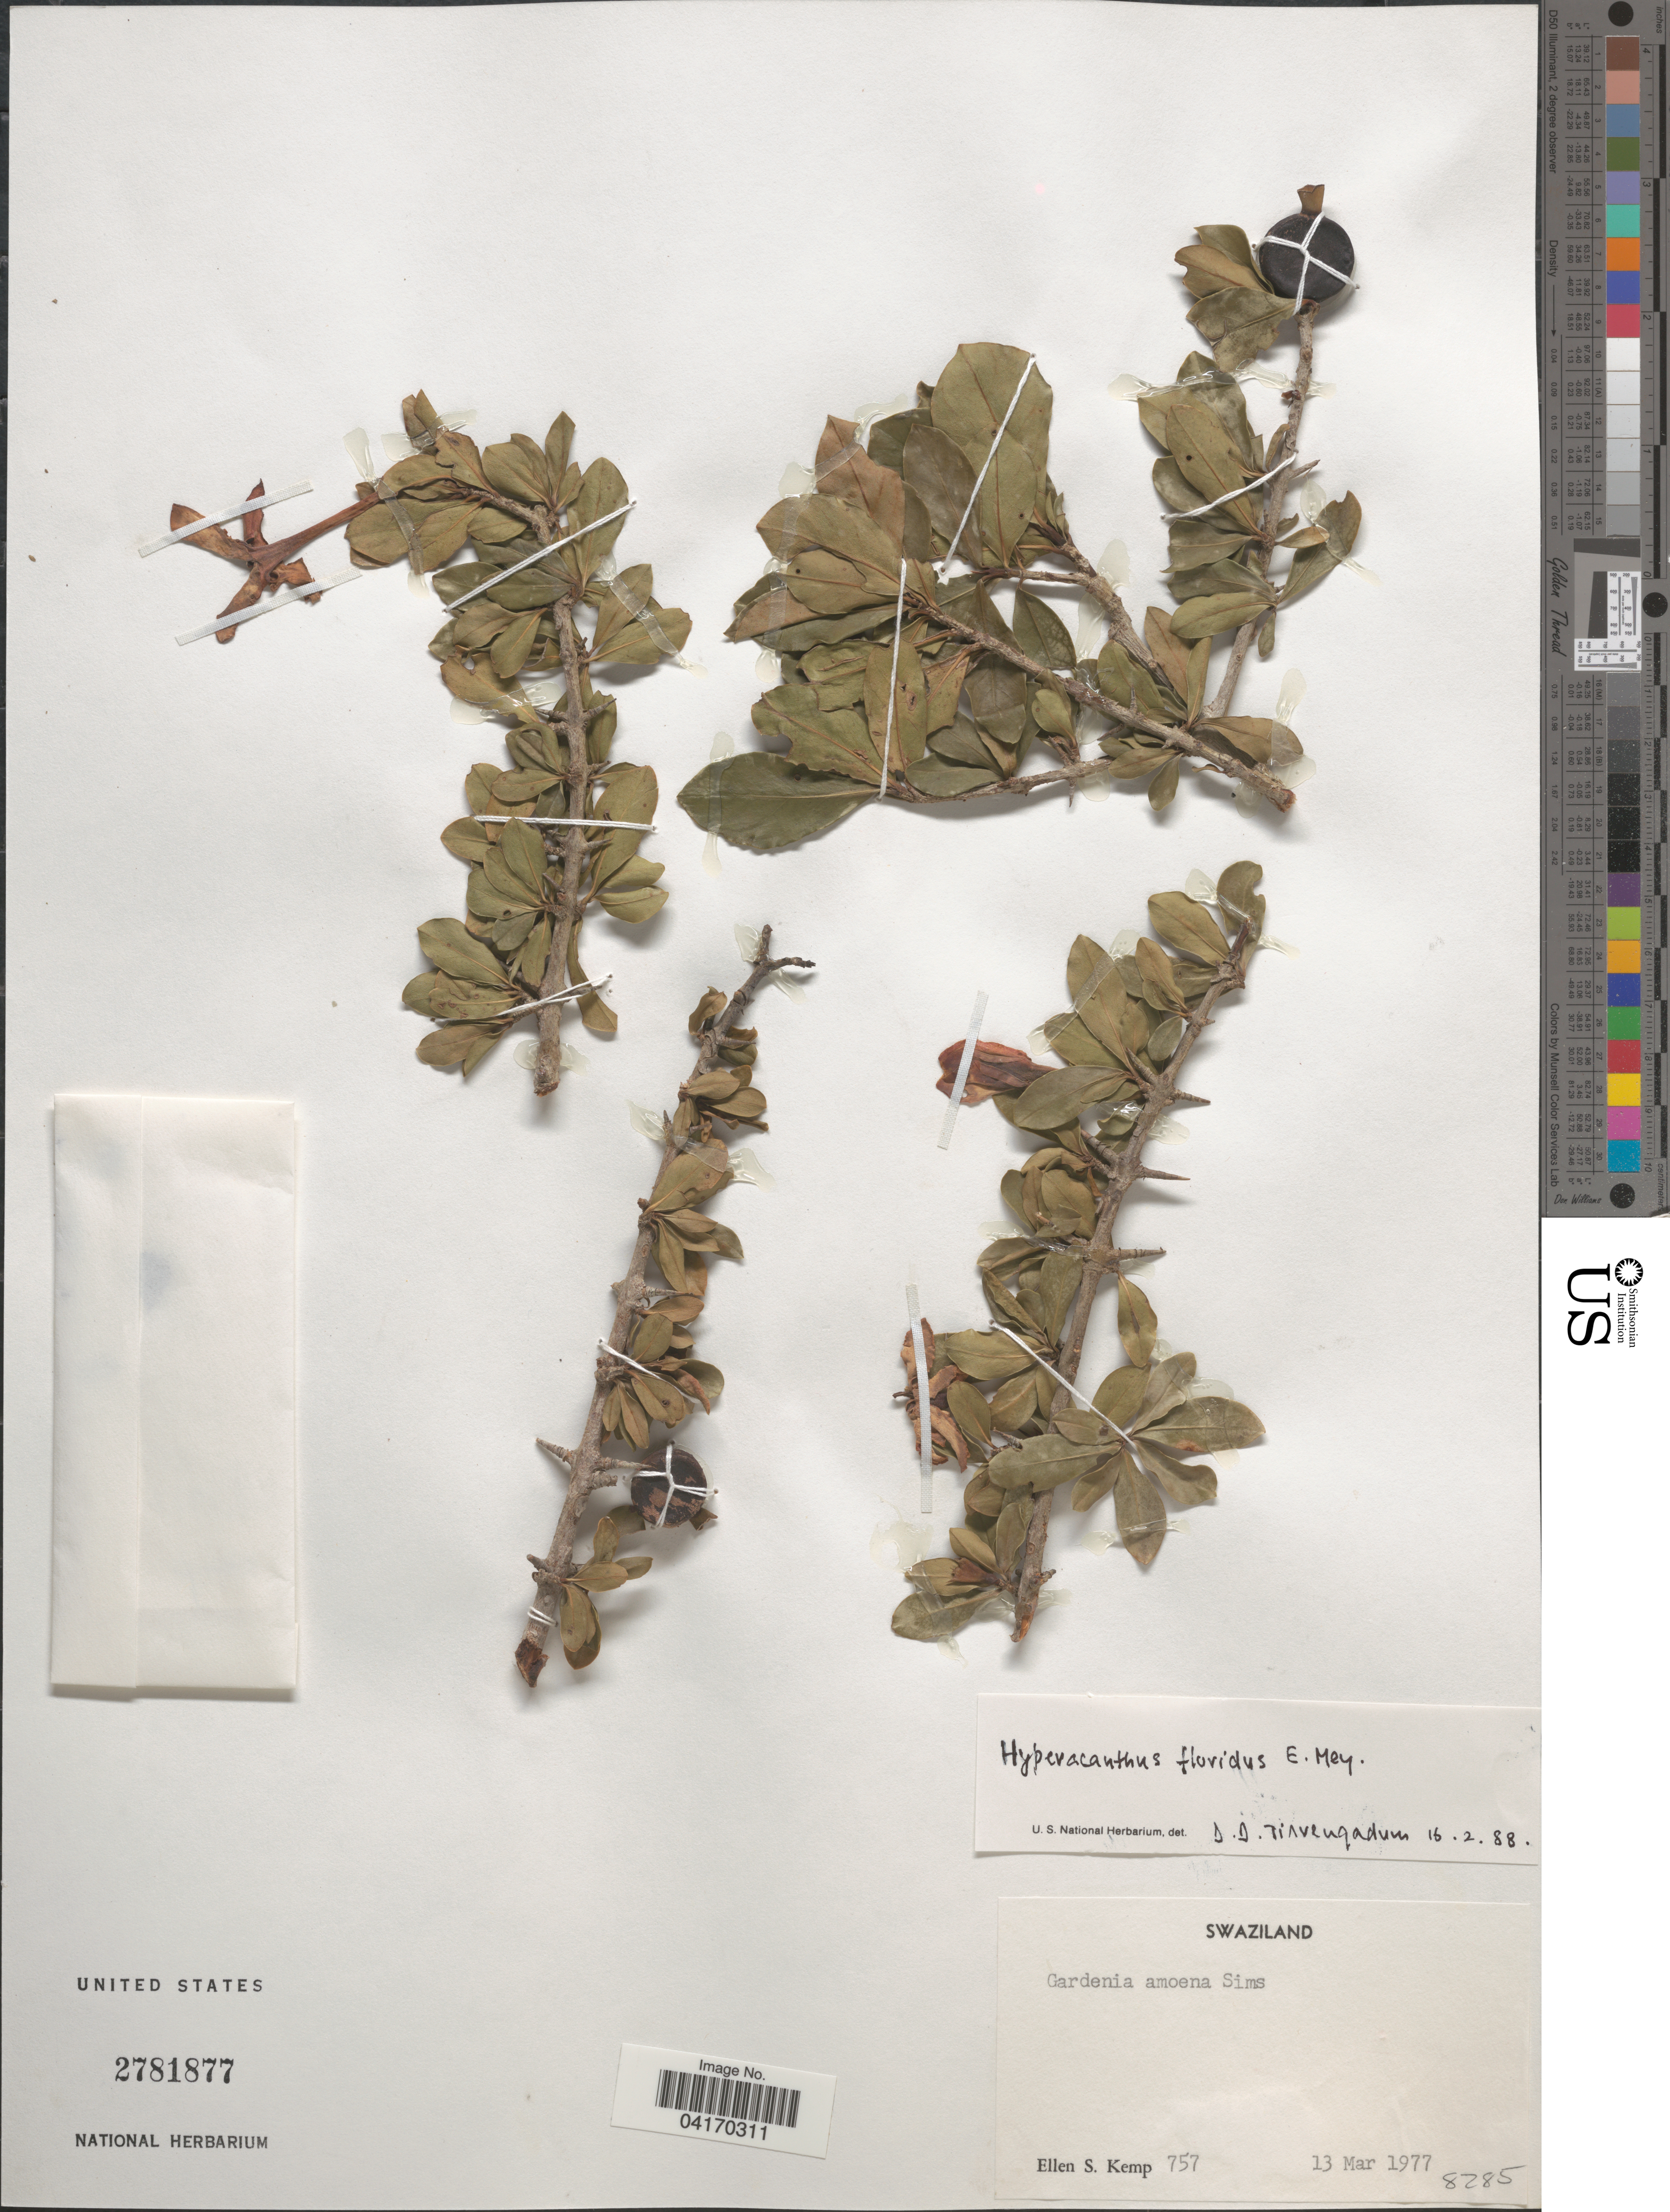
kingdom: Plantae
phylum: Tracheophyta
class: Magnoliopsida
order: Gentianales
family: Rubiaceae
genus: Hyperacanthus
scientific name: Hyperacanthus floridus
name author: E. Mey.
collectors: E. S. Kemp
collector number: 757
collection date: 1977-03-13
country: Eswatini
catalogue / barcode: US 2781877